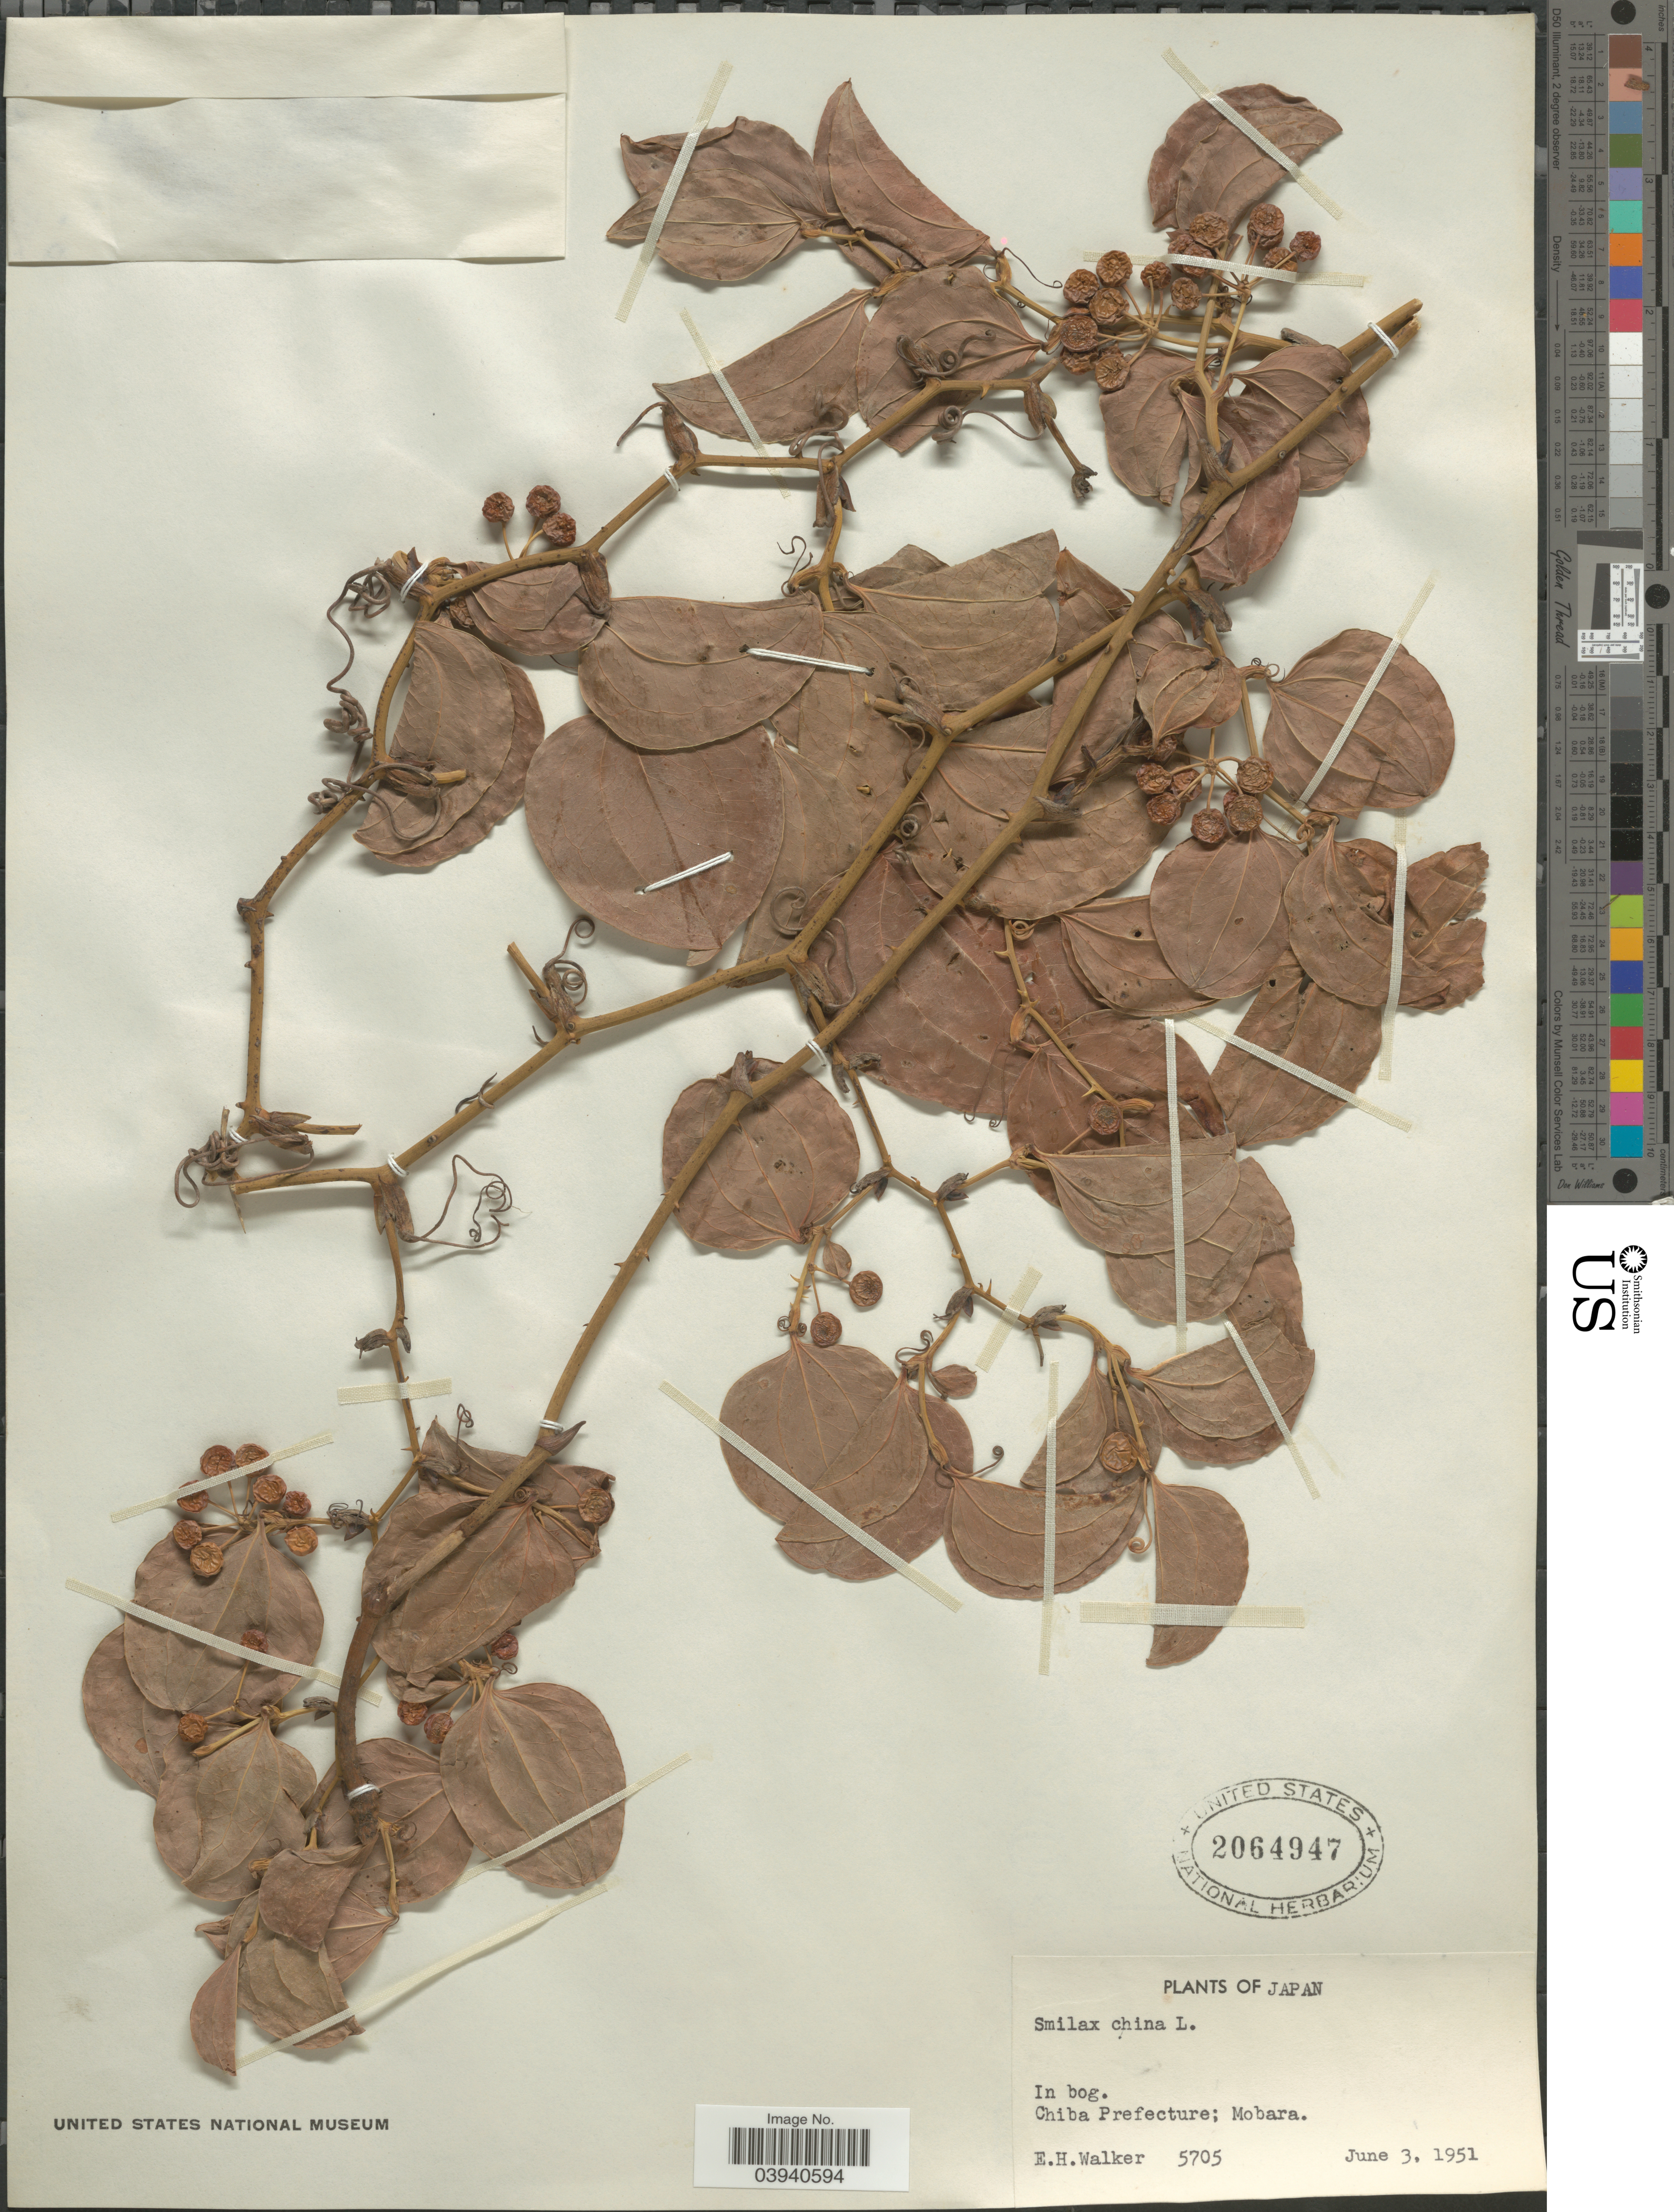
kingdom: Plantae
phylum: Tracheophyta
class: Liliopsida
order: Liliales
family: Smilacaceae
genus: Smilax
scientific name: Smilax china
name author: L.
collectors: E. H. Walker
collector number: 5705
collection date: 1951-06-03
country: Japan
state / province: Tiba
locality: Chiba Prefecture; Mobara.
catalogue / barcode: US 2064947